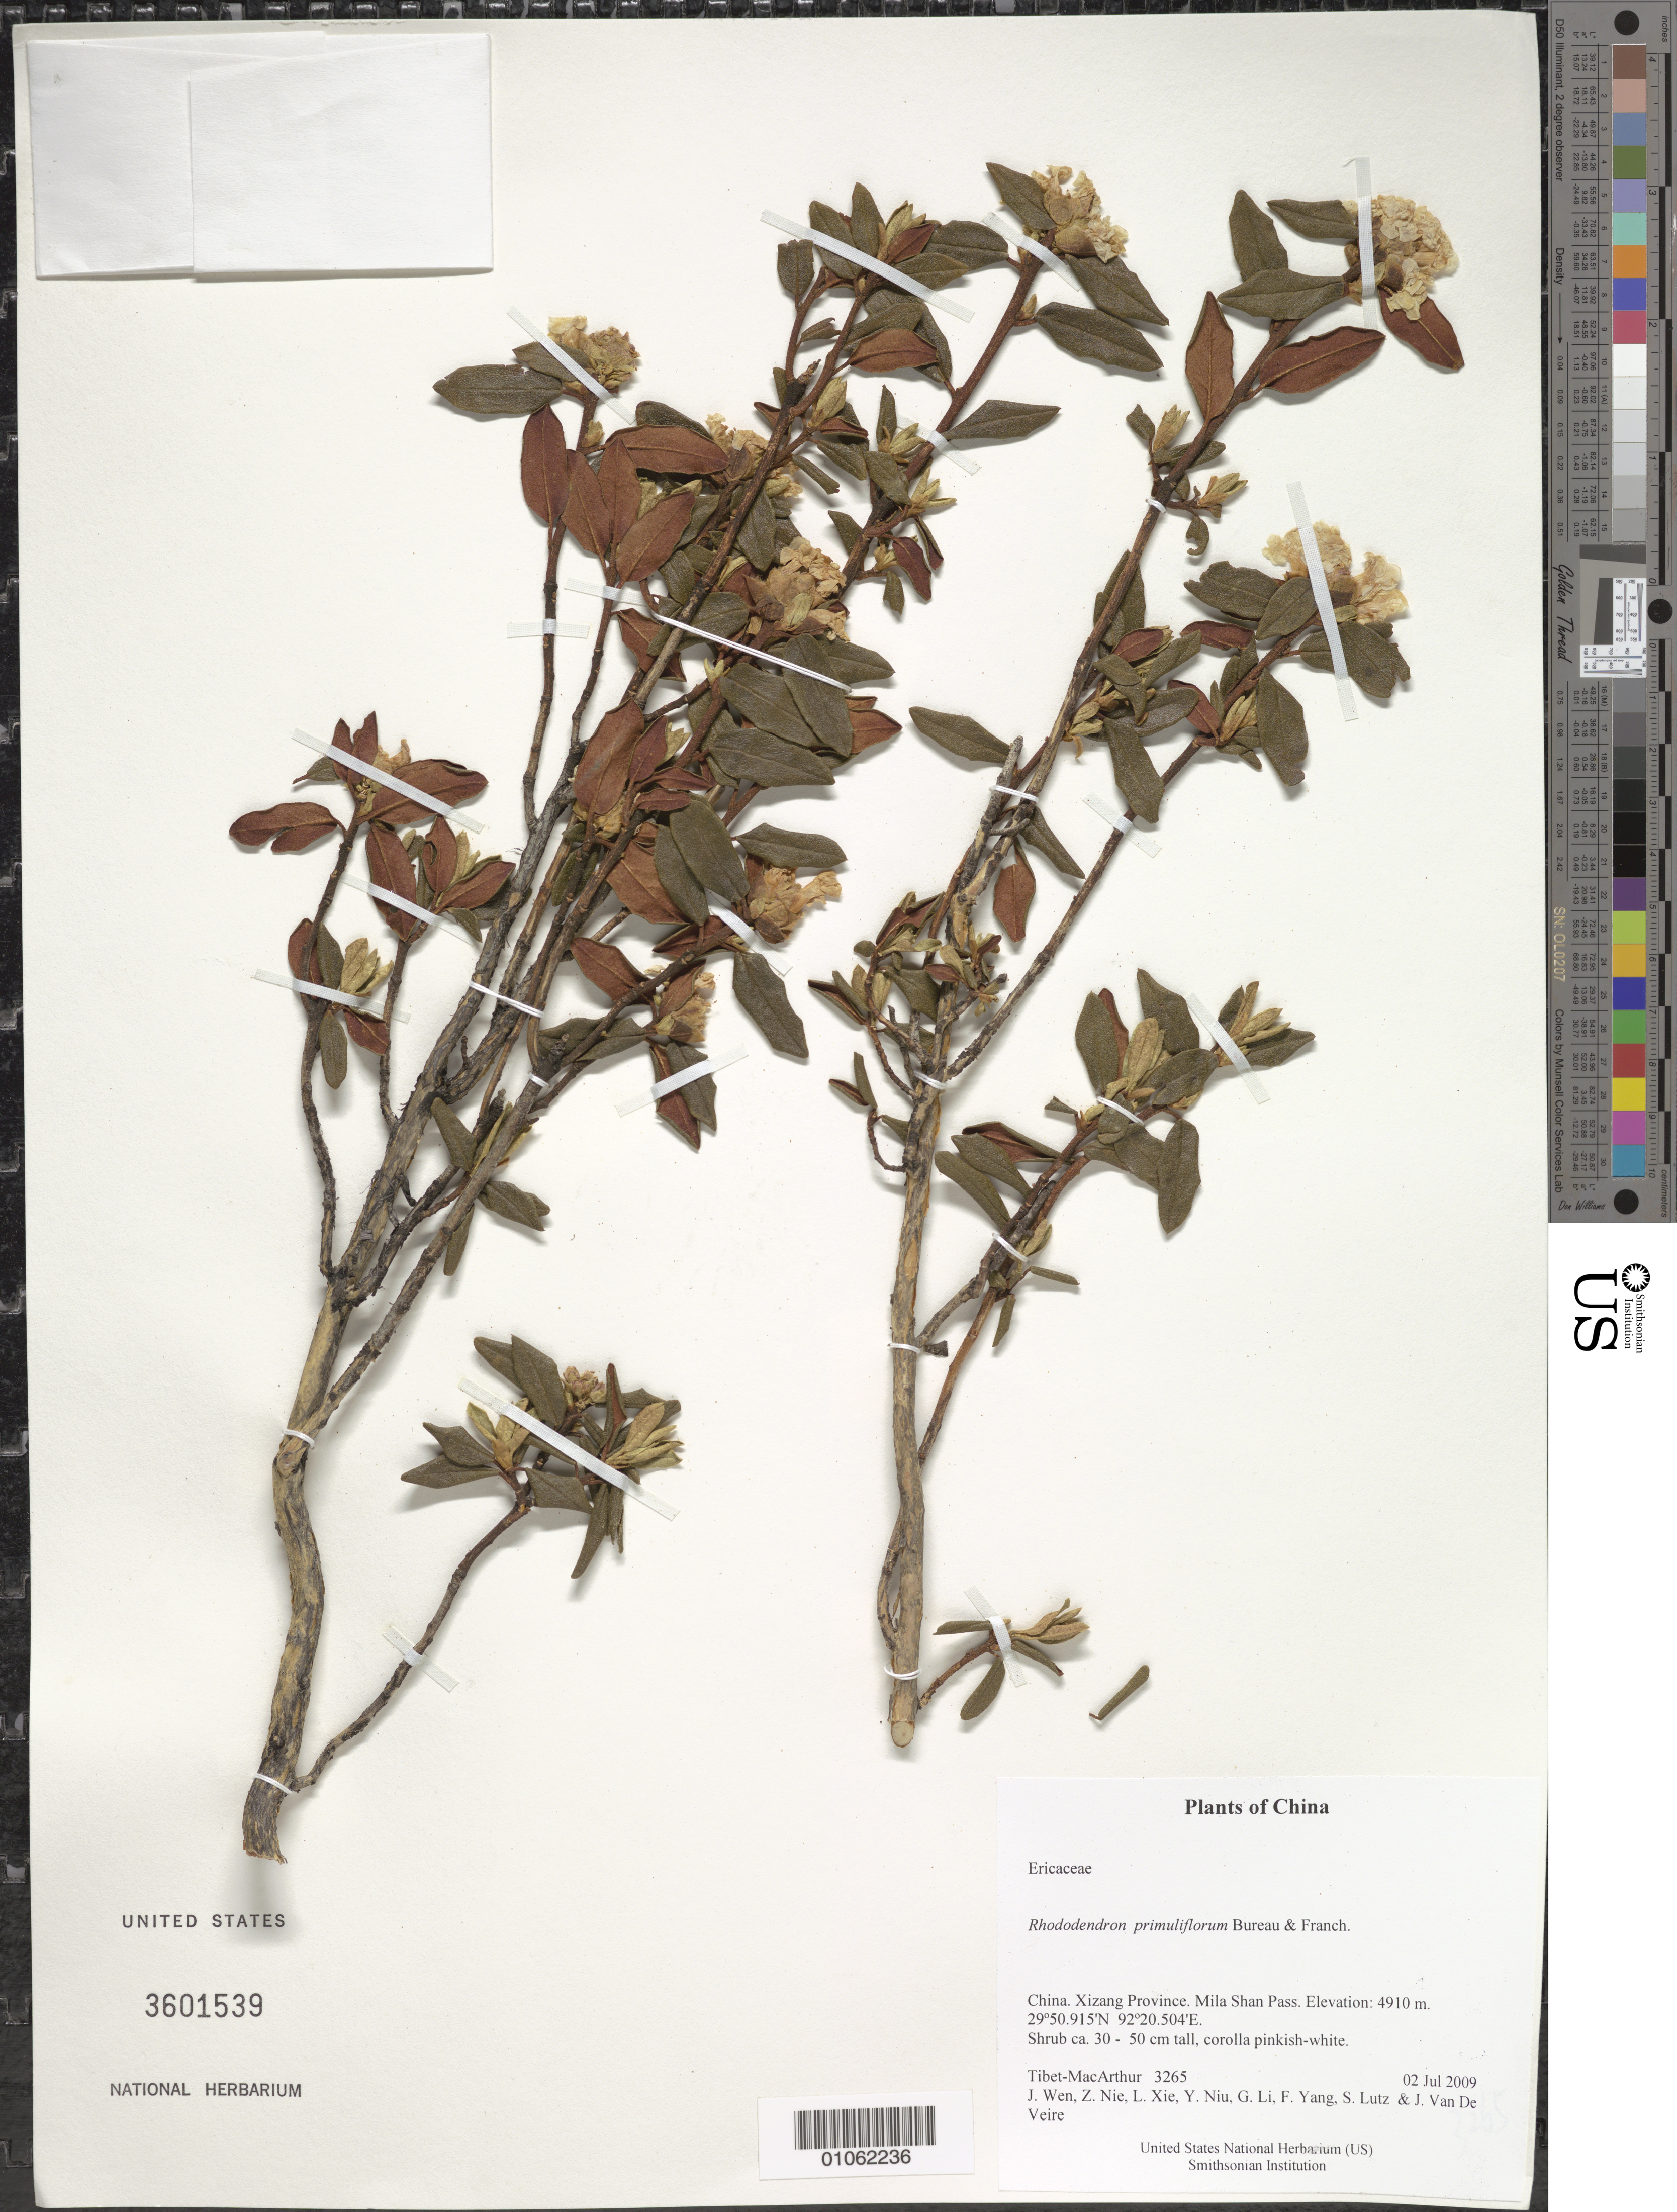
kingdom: Plantae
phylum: Tracheophyta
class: Magnoliopsida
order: Ericales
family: Ericaceae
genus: Rhododendron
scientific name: Rhododendron primuliflorum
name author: É. Bureau & Franch.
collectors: Tibet-MacArthur, J. Wen, Z. Nie, L. Xie, Y. Niu, G. Li, F. Yang, S. Lutz & J. Van De Veire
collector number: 3265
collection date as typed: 02 Jul 2009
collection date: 2009-07-02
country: China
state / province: Xizang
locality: Mila Shan Pass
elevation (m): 4910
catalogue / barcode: US 3601539